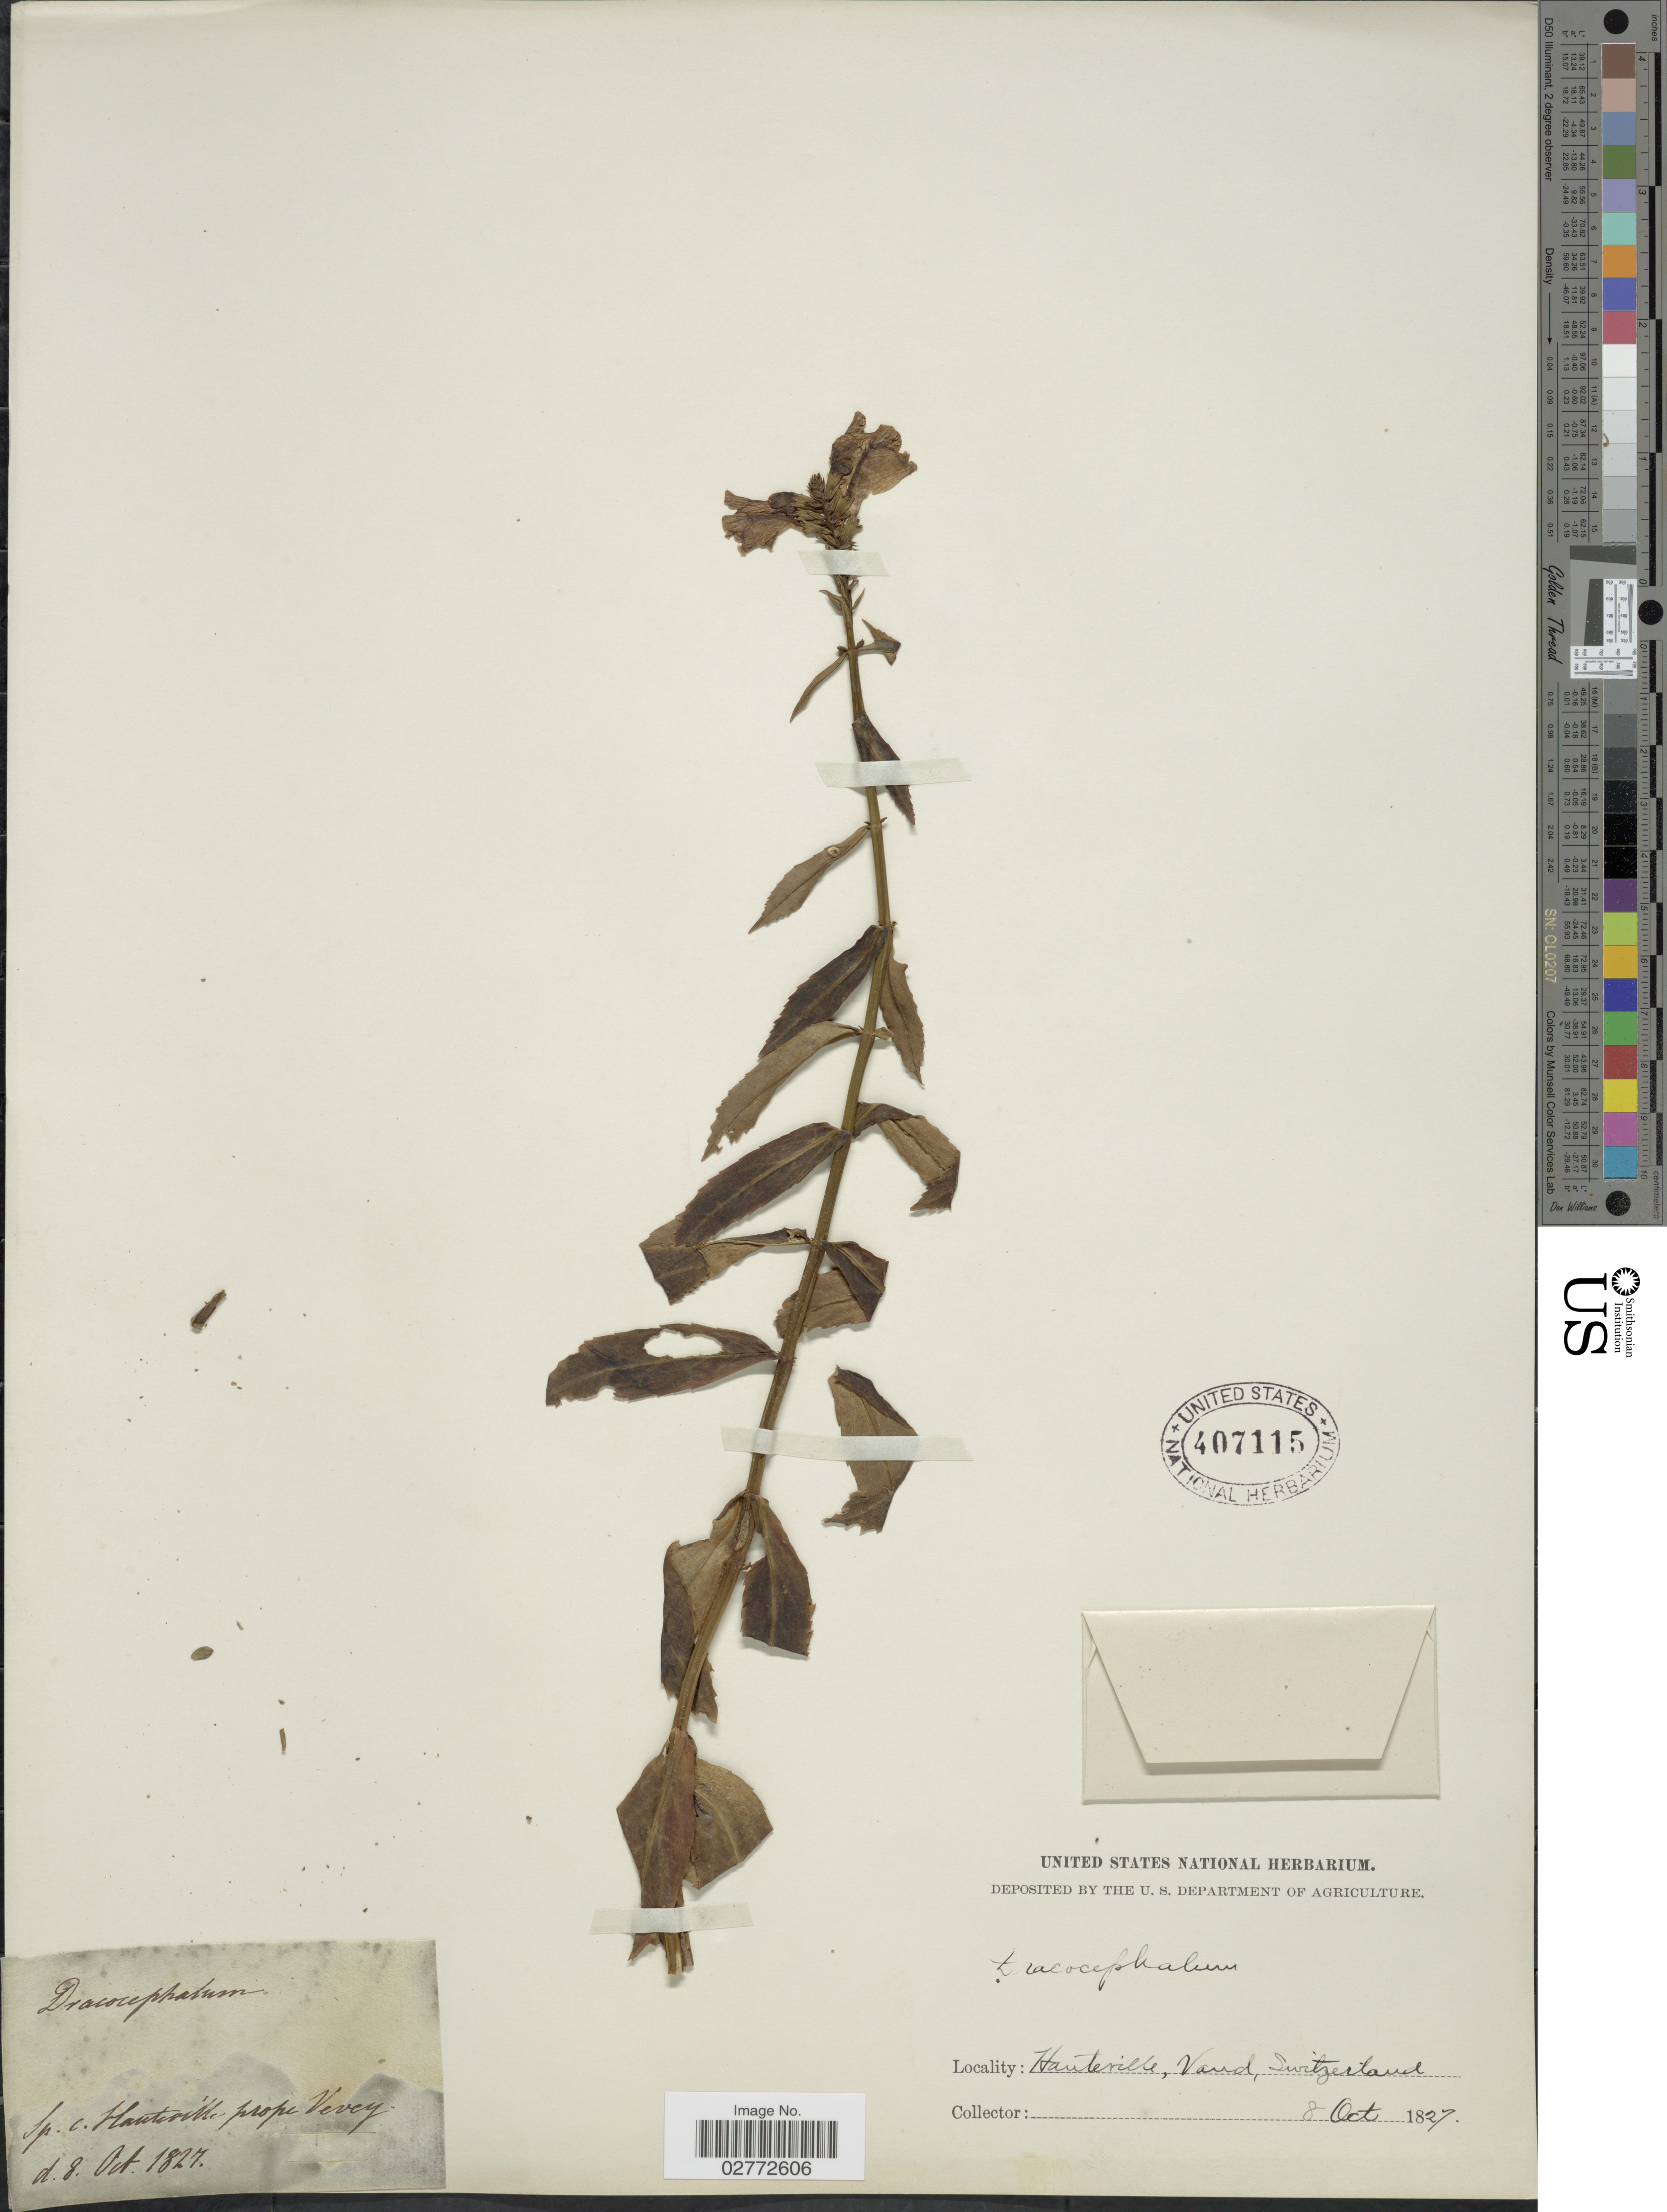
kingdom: Plantae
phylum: Tracheophyta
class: Magnoliopsida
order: Lamiales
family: Lamiaceae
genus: Dracocephalum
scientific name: Dracocephalum thymiflorum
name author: L.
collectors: ex herb. United States National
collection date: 1827-10-08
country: Switzerland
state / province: Vaud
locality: Ip. c. Hauterville prope Vevey.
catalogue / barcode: US 407115